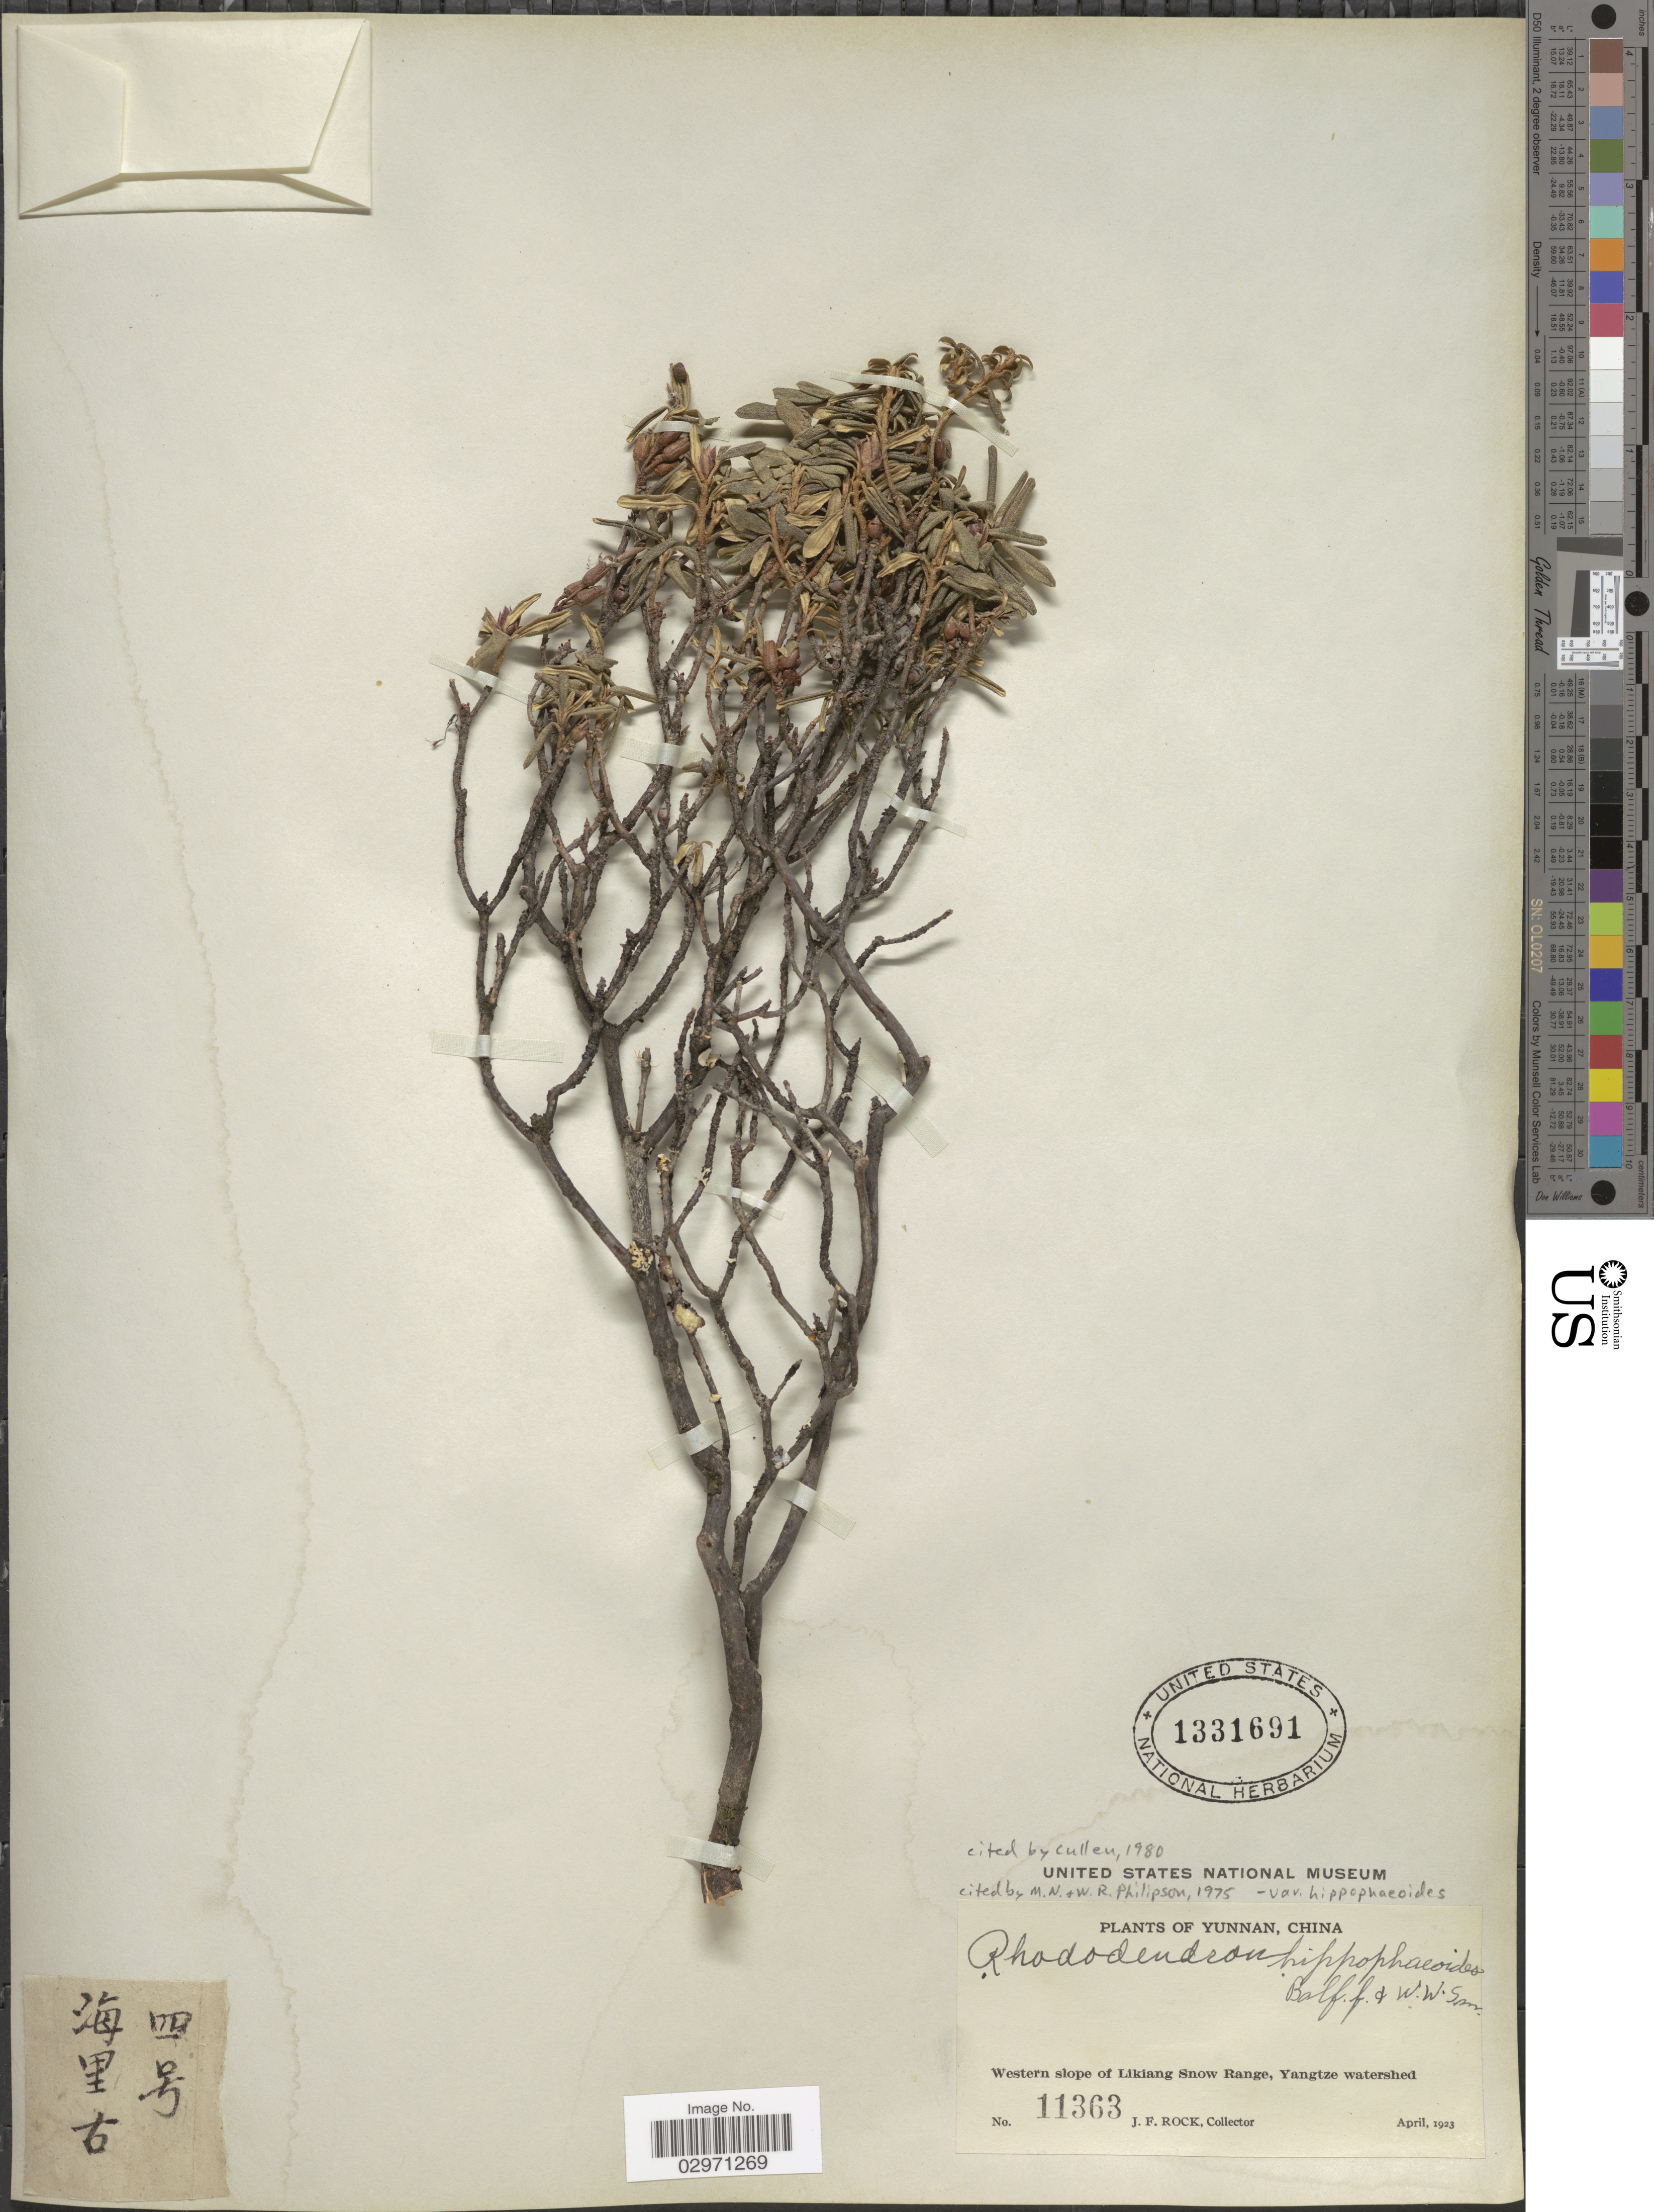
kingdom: Plantae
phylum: Tracheophyta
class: Magnoliopsida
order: Ericales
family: Ericaceae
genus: Rhododendron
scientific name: Rhododendron hippophaeoides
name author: Balf. f. & W.W. Sm.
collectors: J. Rock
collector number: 11363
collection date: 1923-04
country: China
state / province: Yunnan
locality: Western slope of Likiang Snow Range, Yangtze watershed.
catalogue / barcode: US 1331691